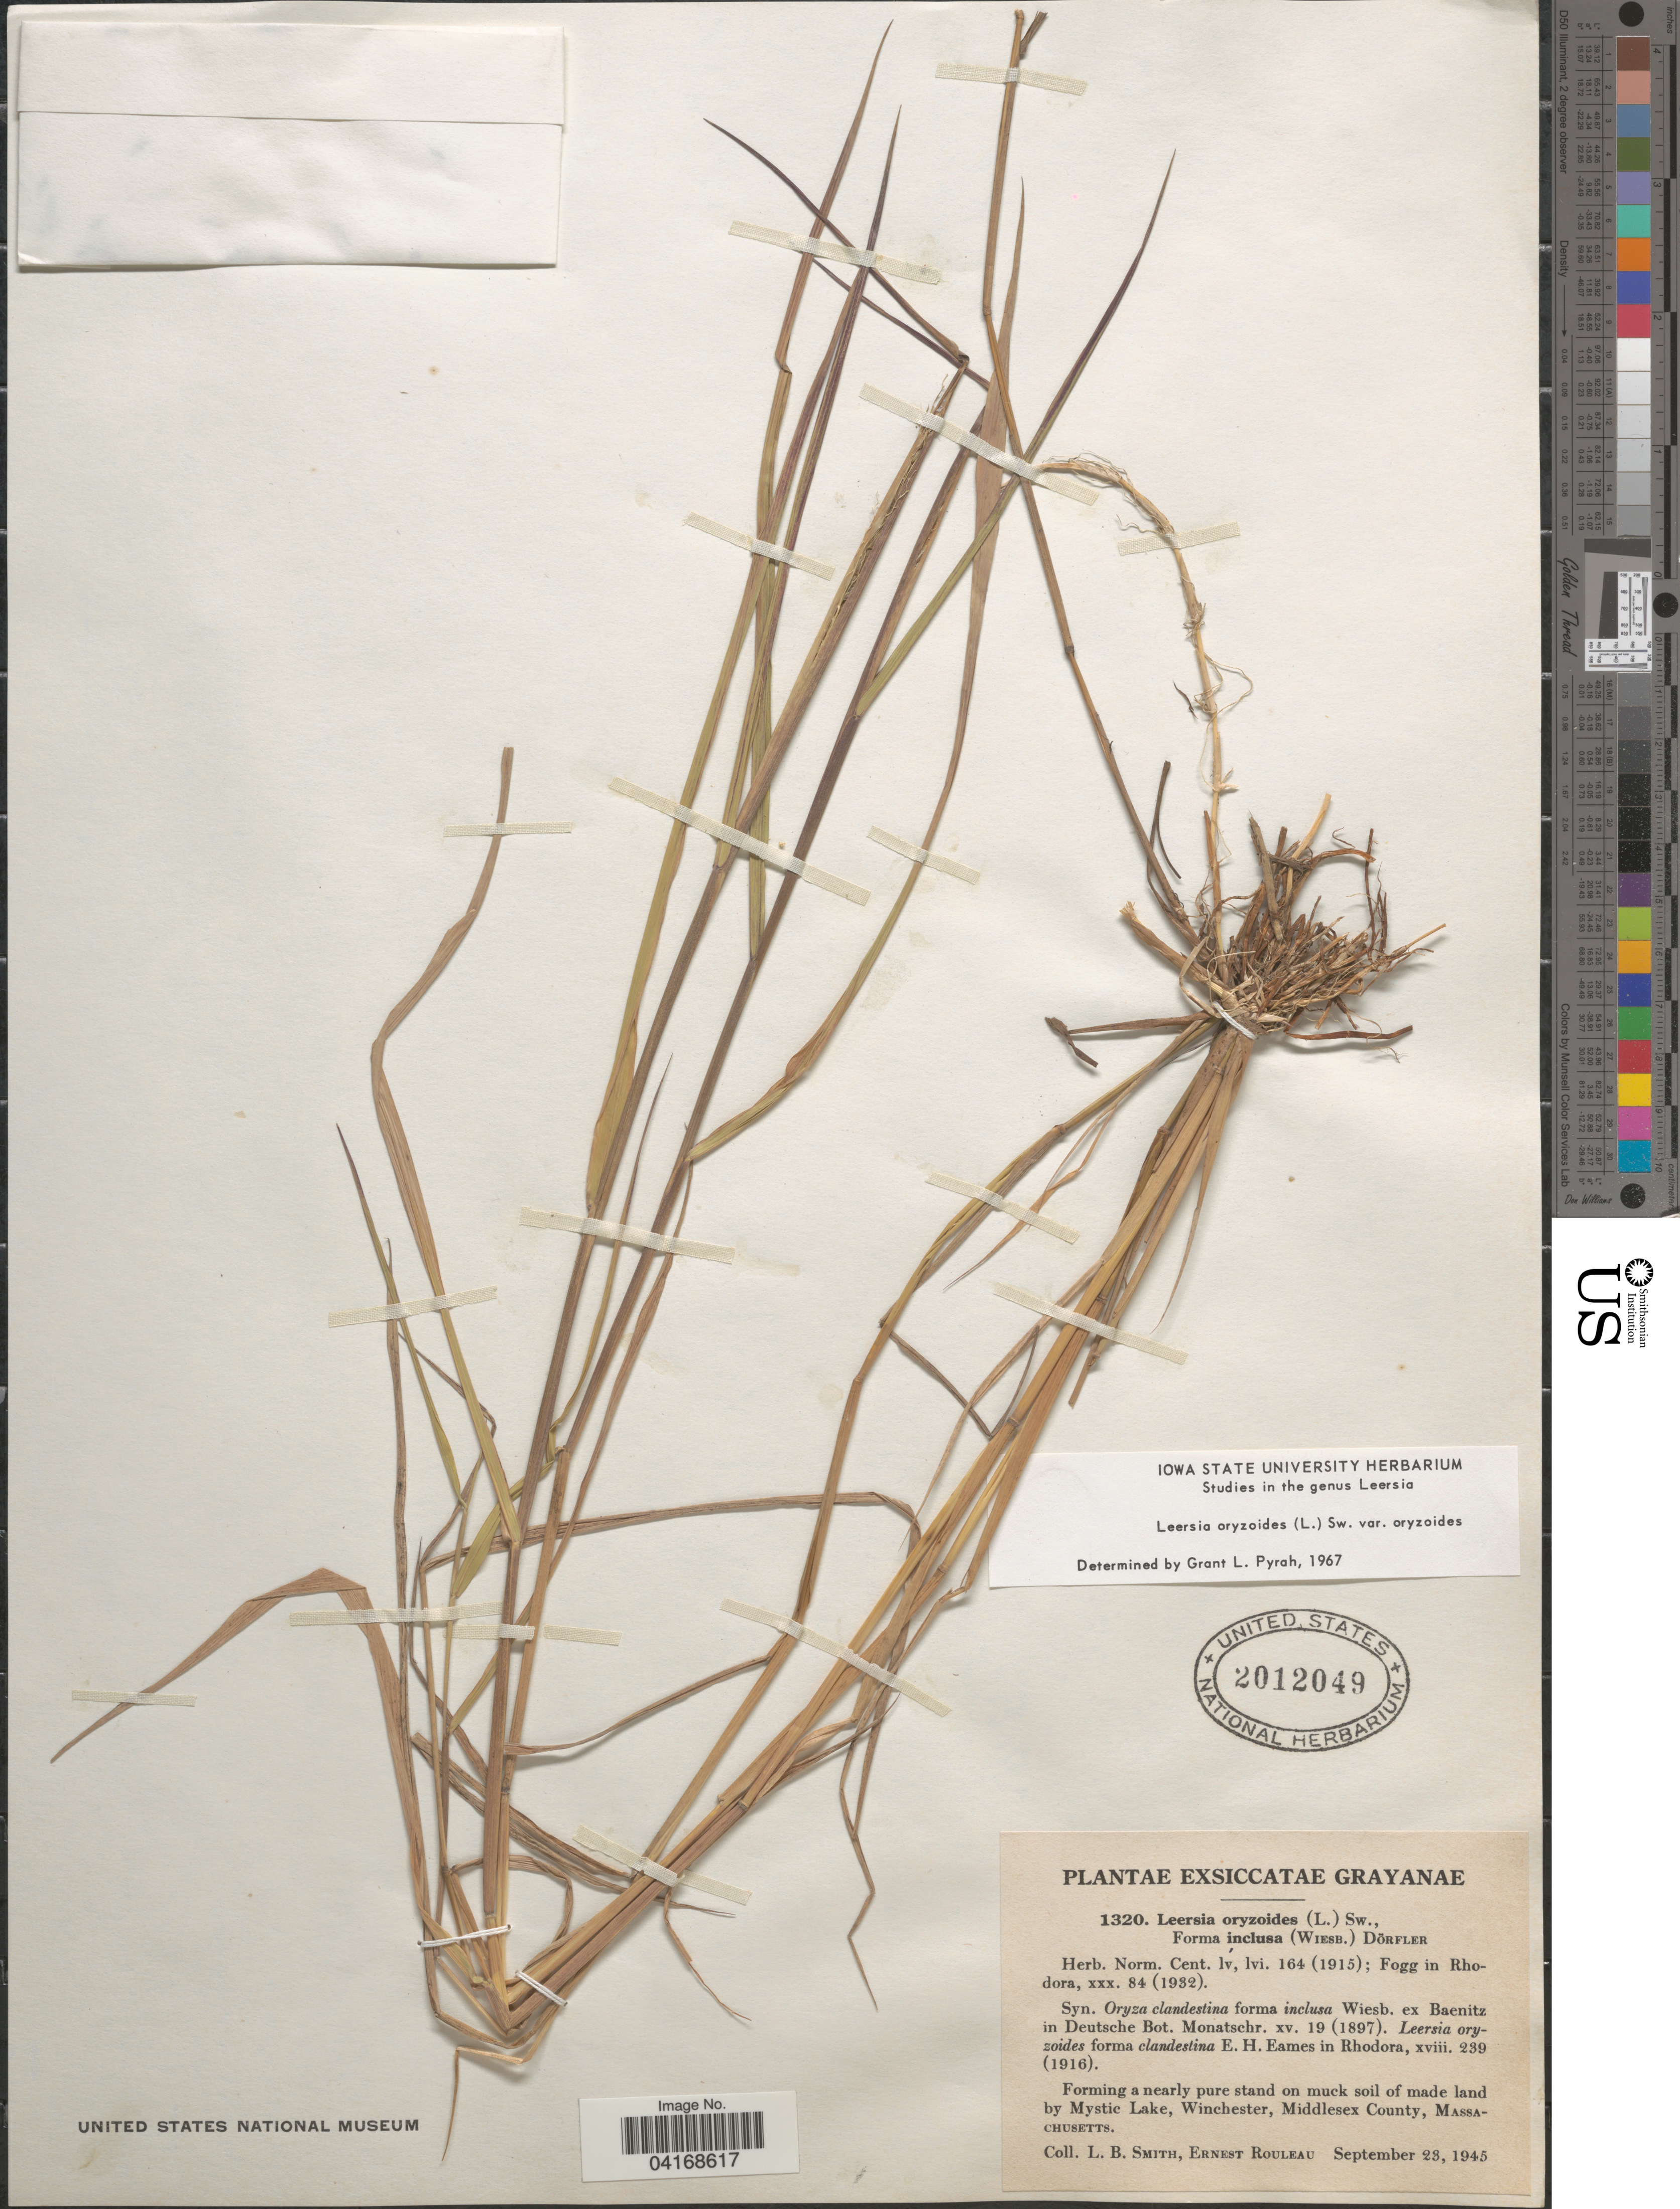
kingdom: Plantae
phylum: Tracheophyta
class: Liliopsida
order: Poales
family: Poaceae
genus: Leersia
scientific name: Leersia oryzoides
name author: (L.) Sw.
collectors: L. Smith & J. Rouleau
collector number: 1320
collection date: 1945-09-23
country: United States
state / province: Massachusetts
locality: Forming a nearly pure stand on muck soil of made land by Mystic Lake, Winchester, Middlesex County.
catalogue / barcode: US 2012049